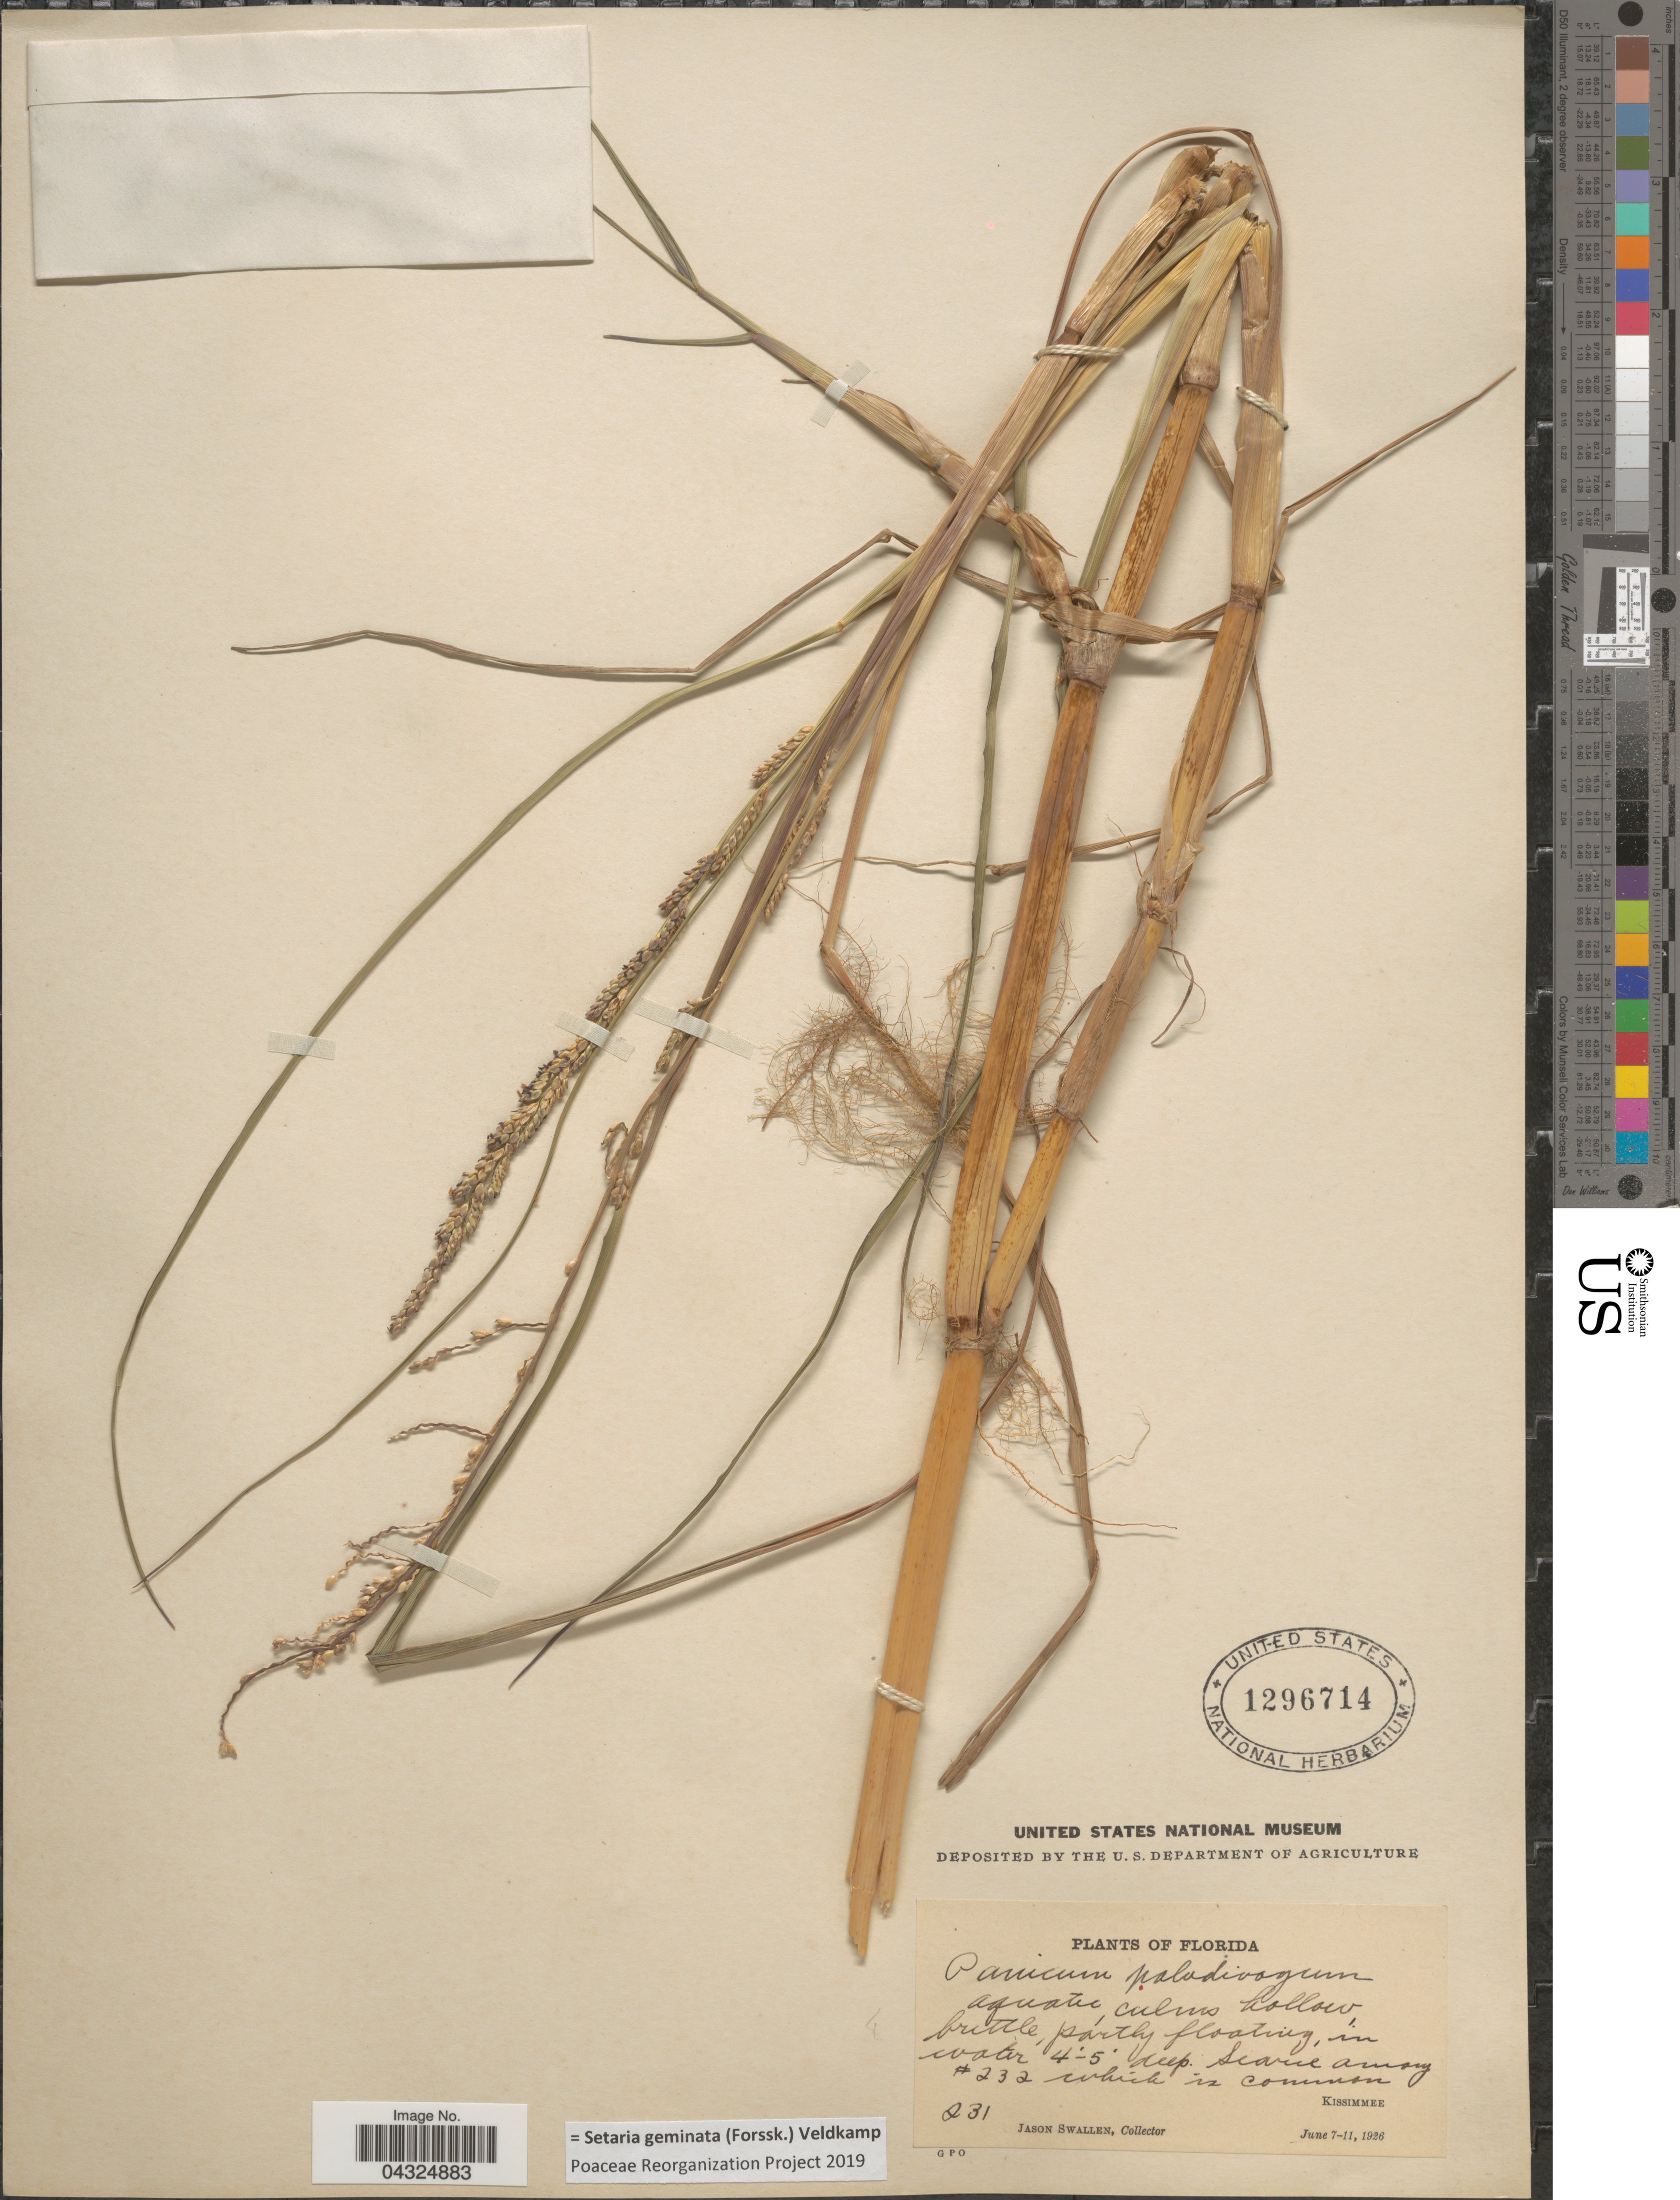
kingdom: Plantae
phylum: Tracheophyta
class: Liliopsida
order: Poales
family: Poaceae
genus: Setaria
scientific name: Setaria geminata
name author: (Forssk.) Veldkamp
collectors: J. R. Swallen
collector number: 231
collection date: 1926-06-07/1926-06-11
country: United States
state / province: Florida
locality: Aquatic, culms hollow, brittle, partly floating, in water 4-5' deep. Scacre among #232 which is common. Kissimmee.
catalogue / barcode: US 1296714